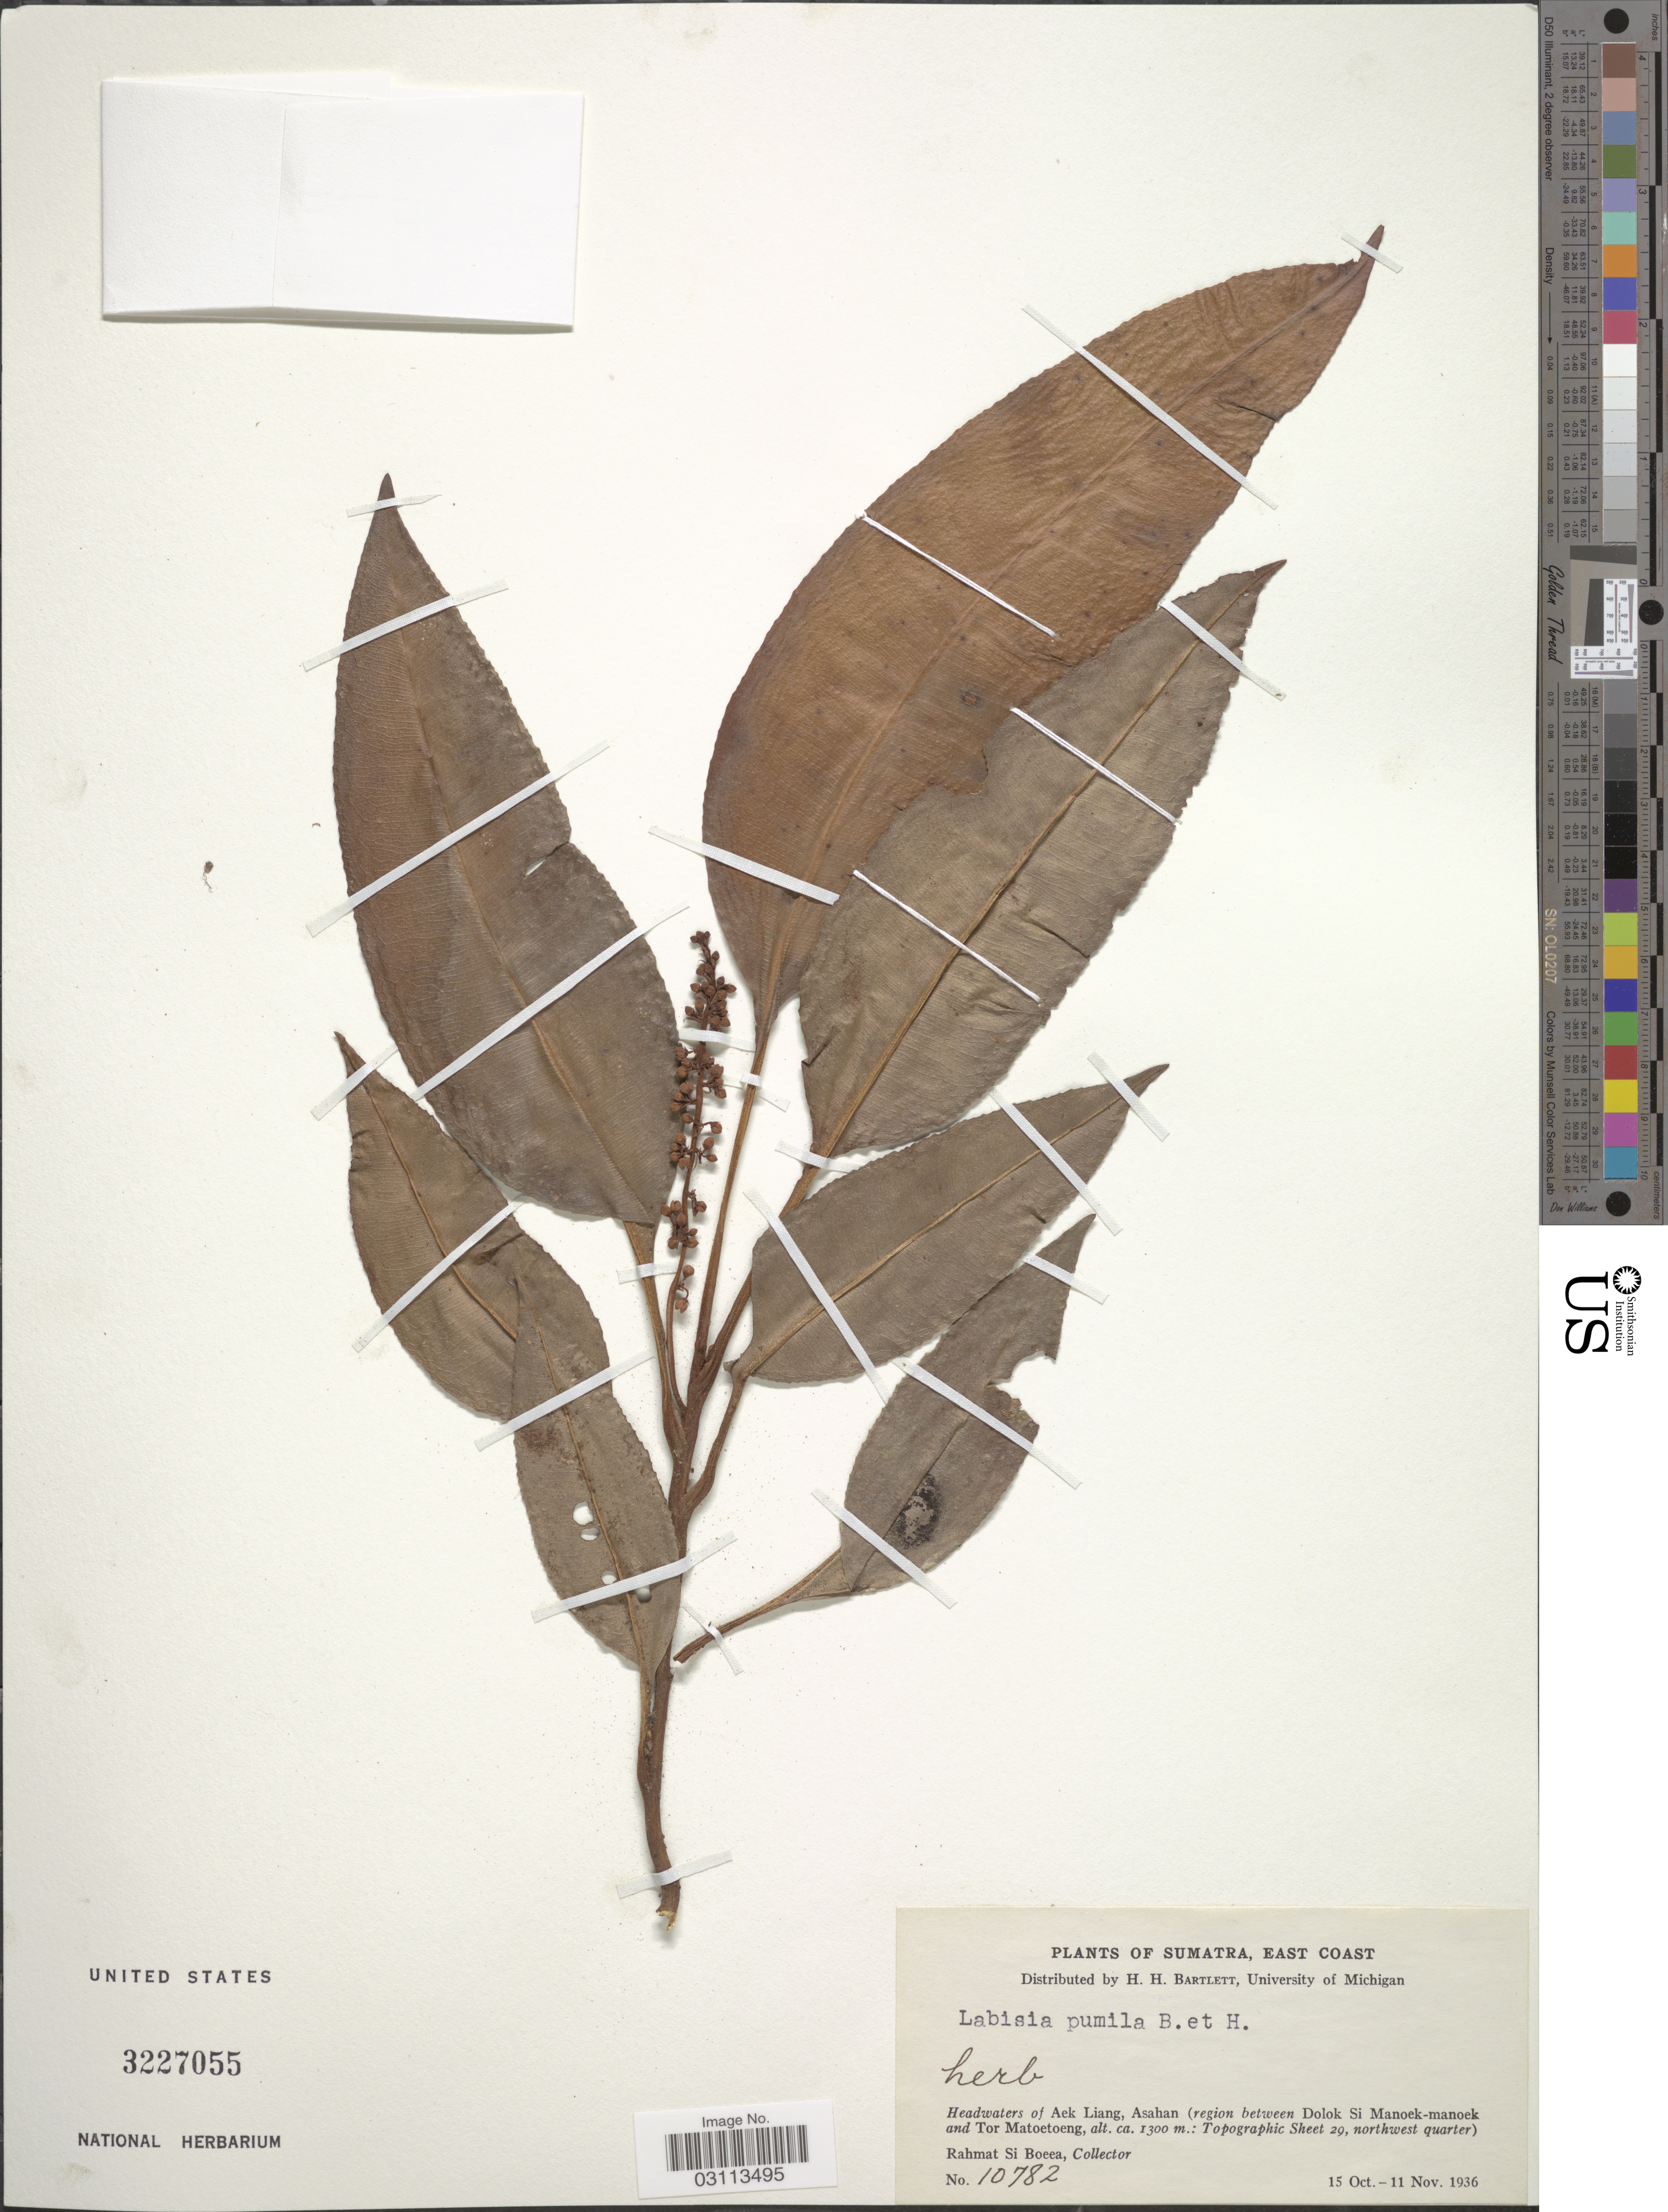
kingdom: Plantae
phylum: Tracheophyta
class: Magnoliopsida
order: Ericales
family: Primulaceae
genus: Labisia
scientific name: Labisia pumila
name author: (Blume) Fern.-Vill.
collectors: Rahmat Si Boeea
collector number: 10782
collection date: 1936-10-15/1936-11-11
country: Indonesia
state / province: Sumatra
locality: East Coast. Headwaters of Aek Liang, Asahan (region between Dolok Si Manoek-manoek and Tor Matoetoeng: Topographic Sheet 29, northwest quarter).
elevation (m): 1300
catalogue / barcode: US 3227055